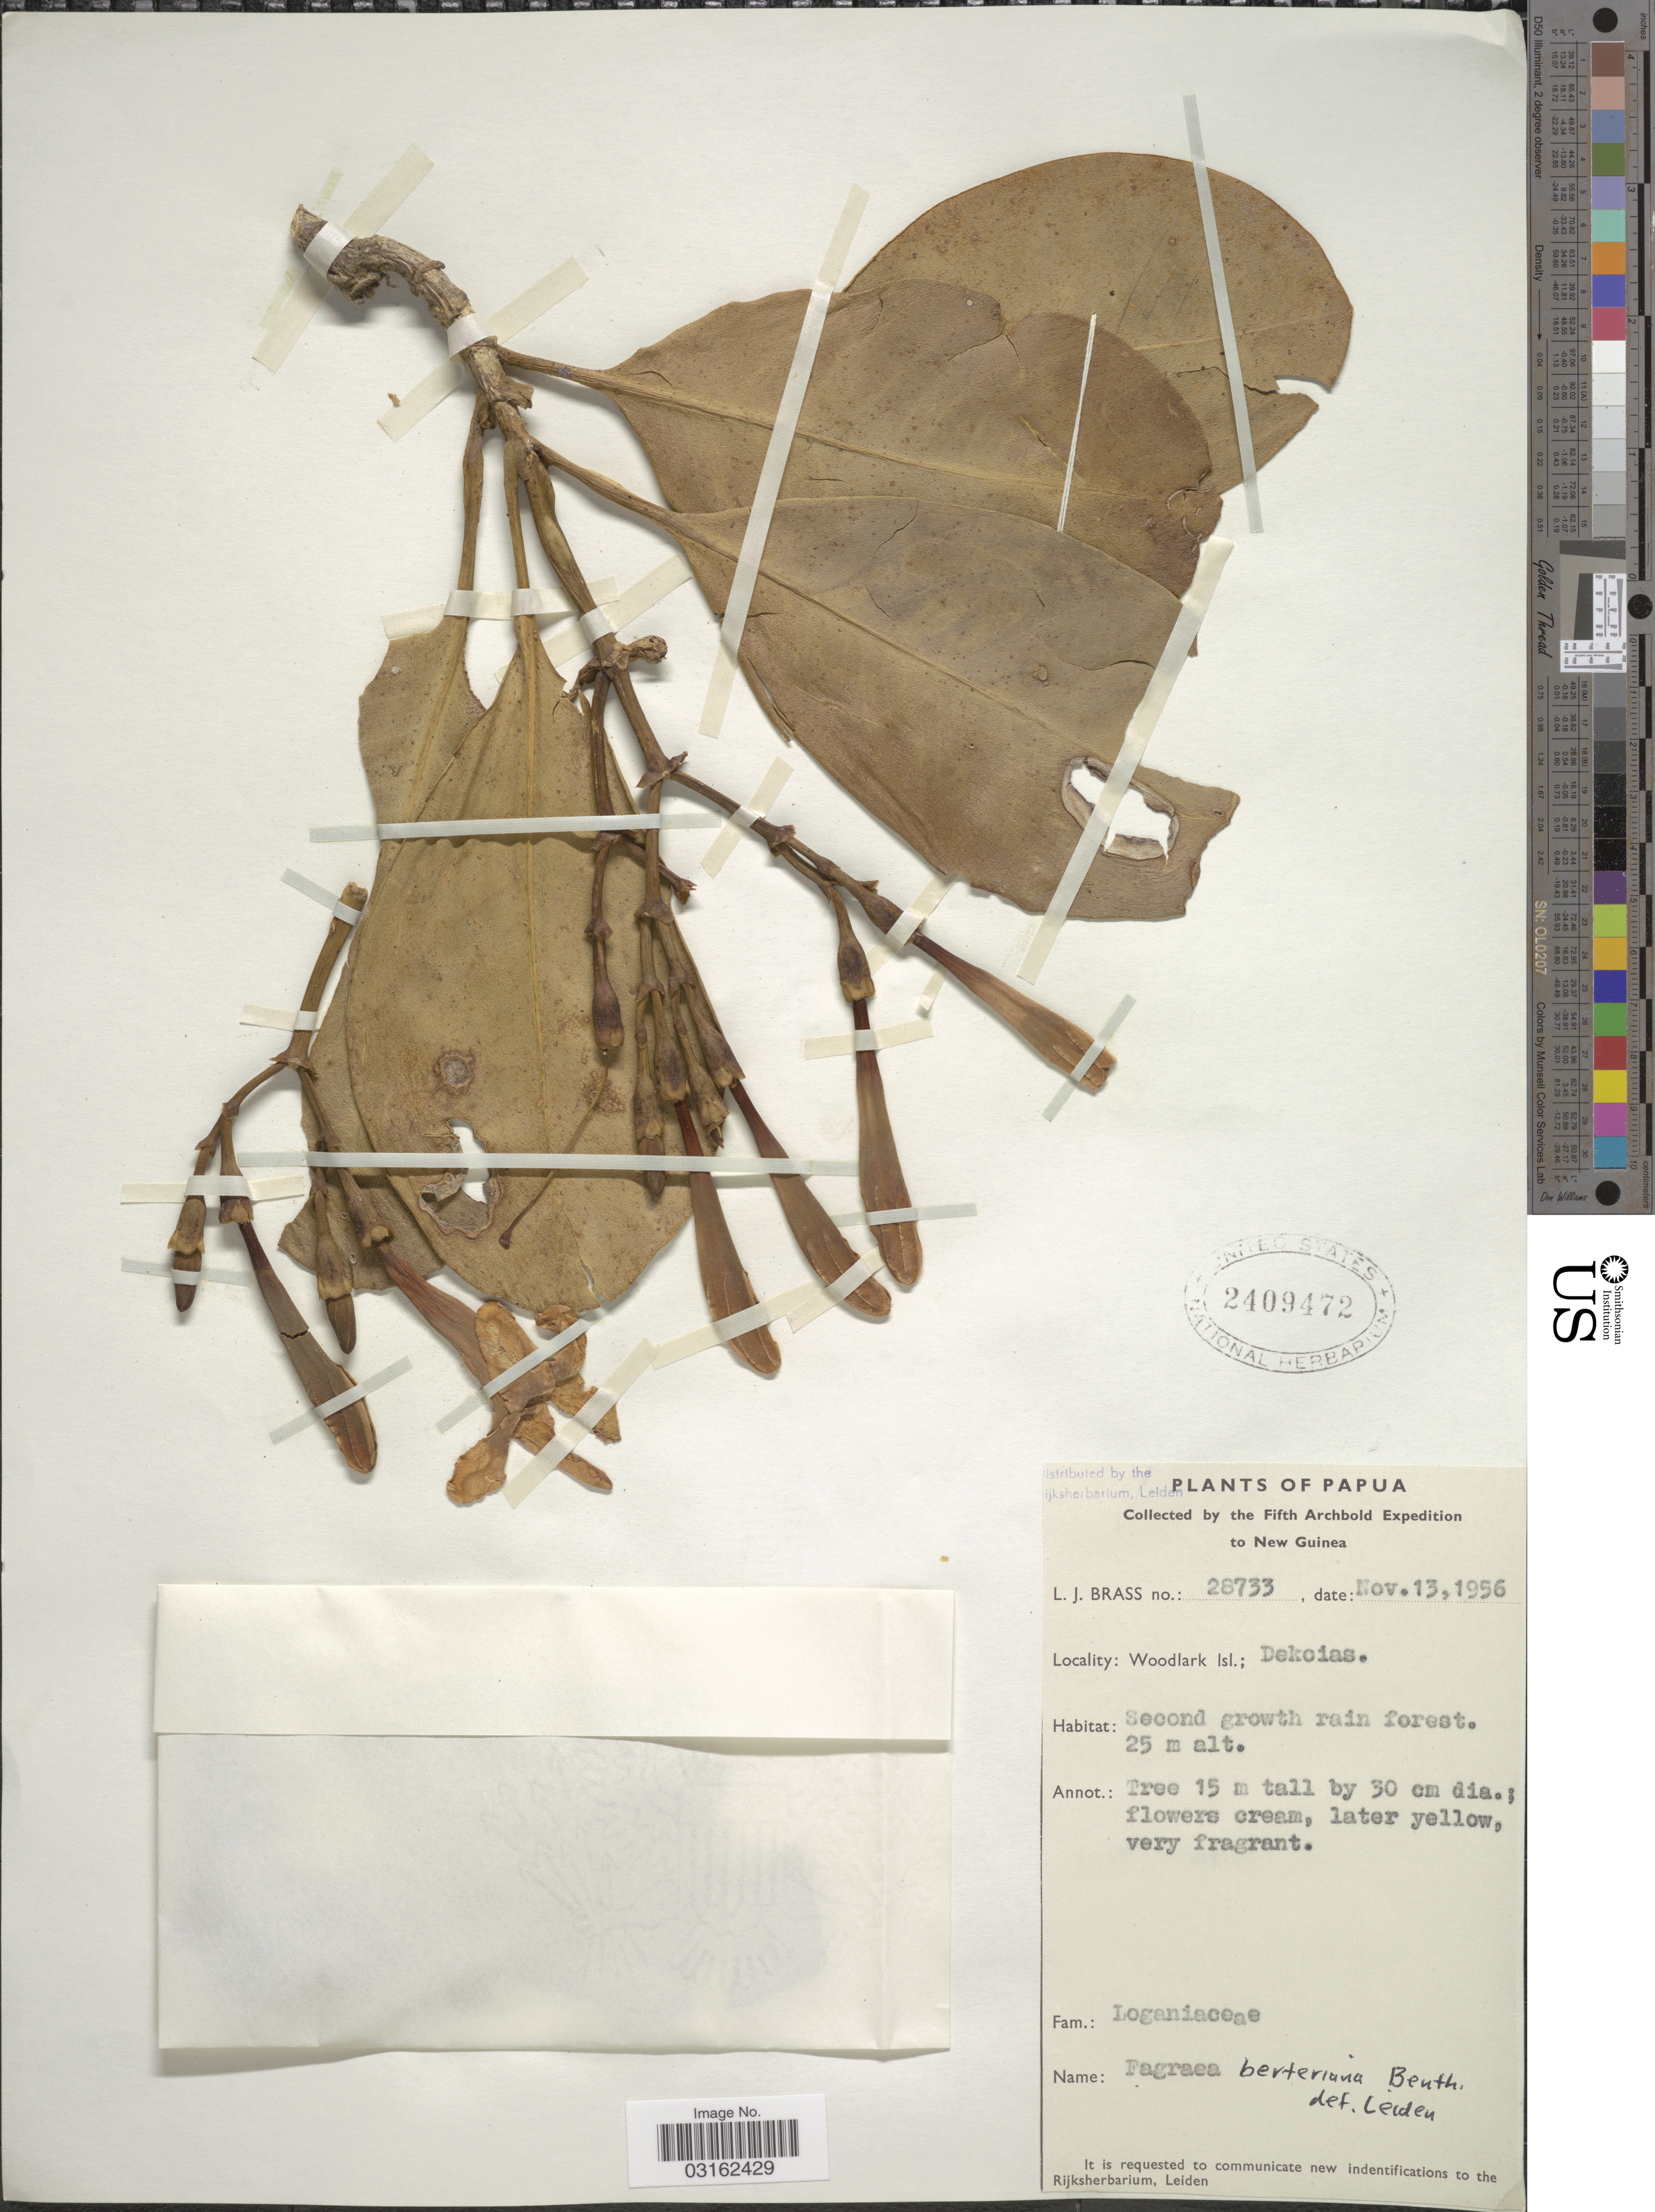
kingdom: Plantae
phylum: Tracheophyta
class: Magnoliopsida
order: Gentianales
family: Gentianaceae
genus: Fagraea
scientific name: Fagraea berteroana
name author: A. Gray ex Benth.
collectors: L. J. Brass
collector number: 28733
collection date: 1956-11-13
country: Papua New Guinea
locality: Papua. New Guinea. Woodlark Isl.; Dekoias.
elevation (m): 25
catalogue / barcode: US 2409472